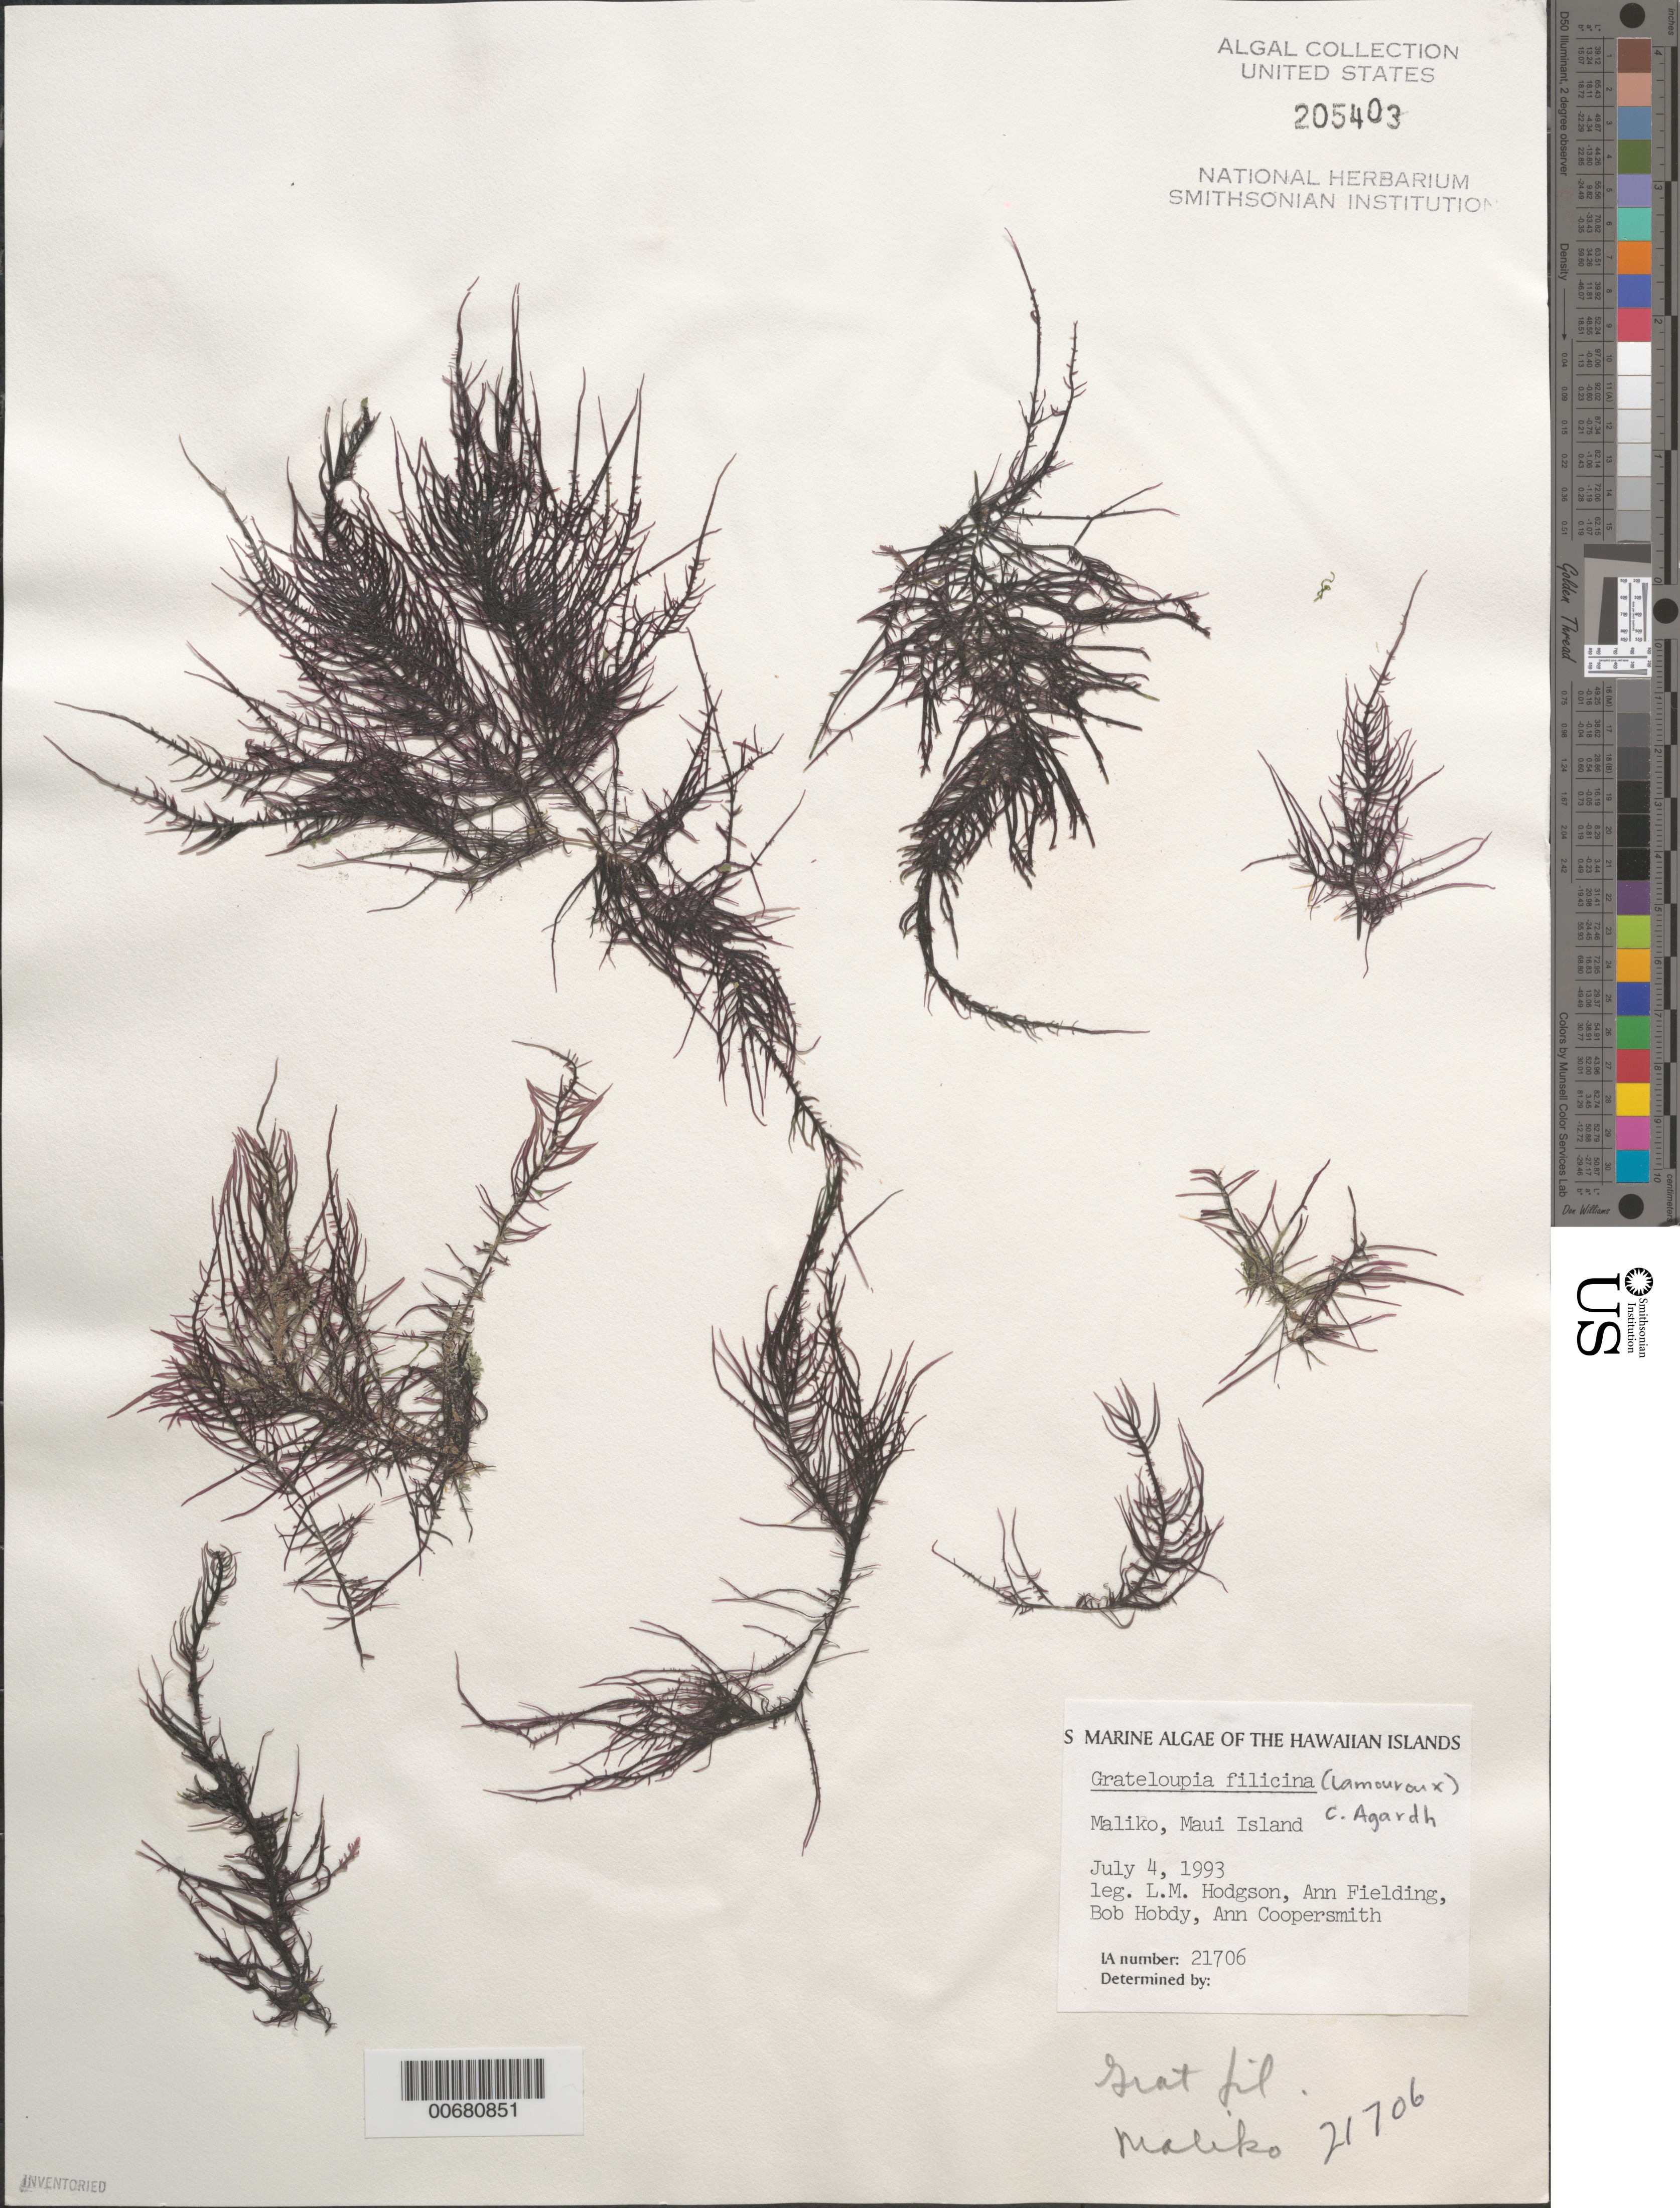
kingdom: Plantae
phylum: Rhodophyta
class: Florideophyceae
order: Halymeniales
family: Halymeniaceae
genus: Grateloupia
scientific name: Grateloupia filicina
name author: (J.V.Lamouroux) C. Agardh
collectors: L. M. Hodgson, B. Hobdy, A. Fielding & A. Coopersmith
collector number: IAA 21706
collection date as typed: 04 Jul 1993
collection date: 1993-07-04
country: United States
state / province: Hawaii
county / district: Maui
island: Maui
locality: Maliko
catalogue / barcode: US 205403